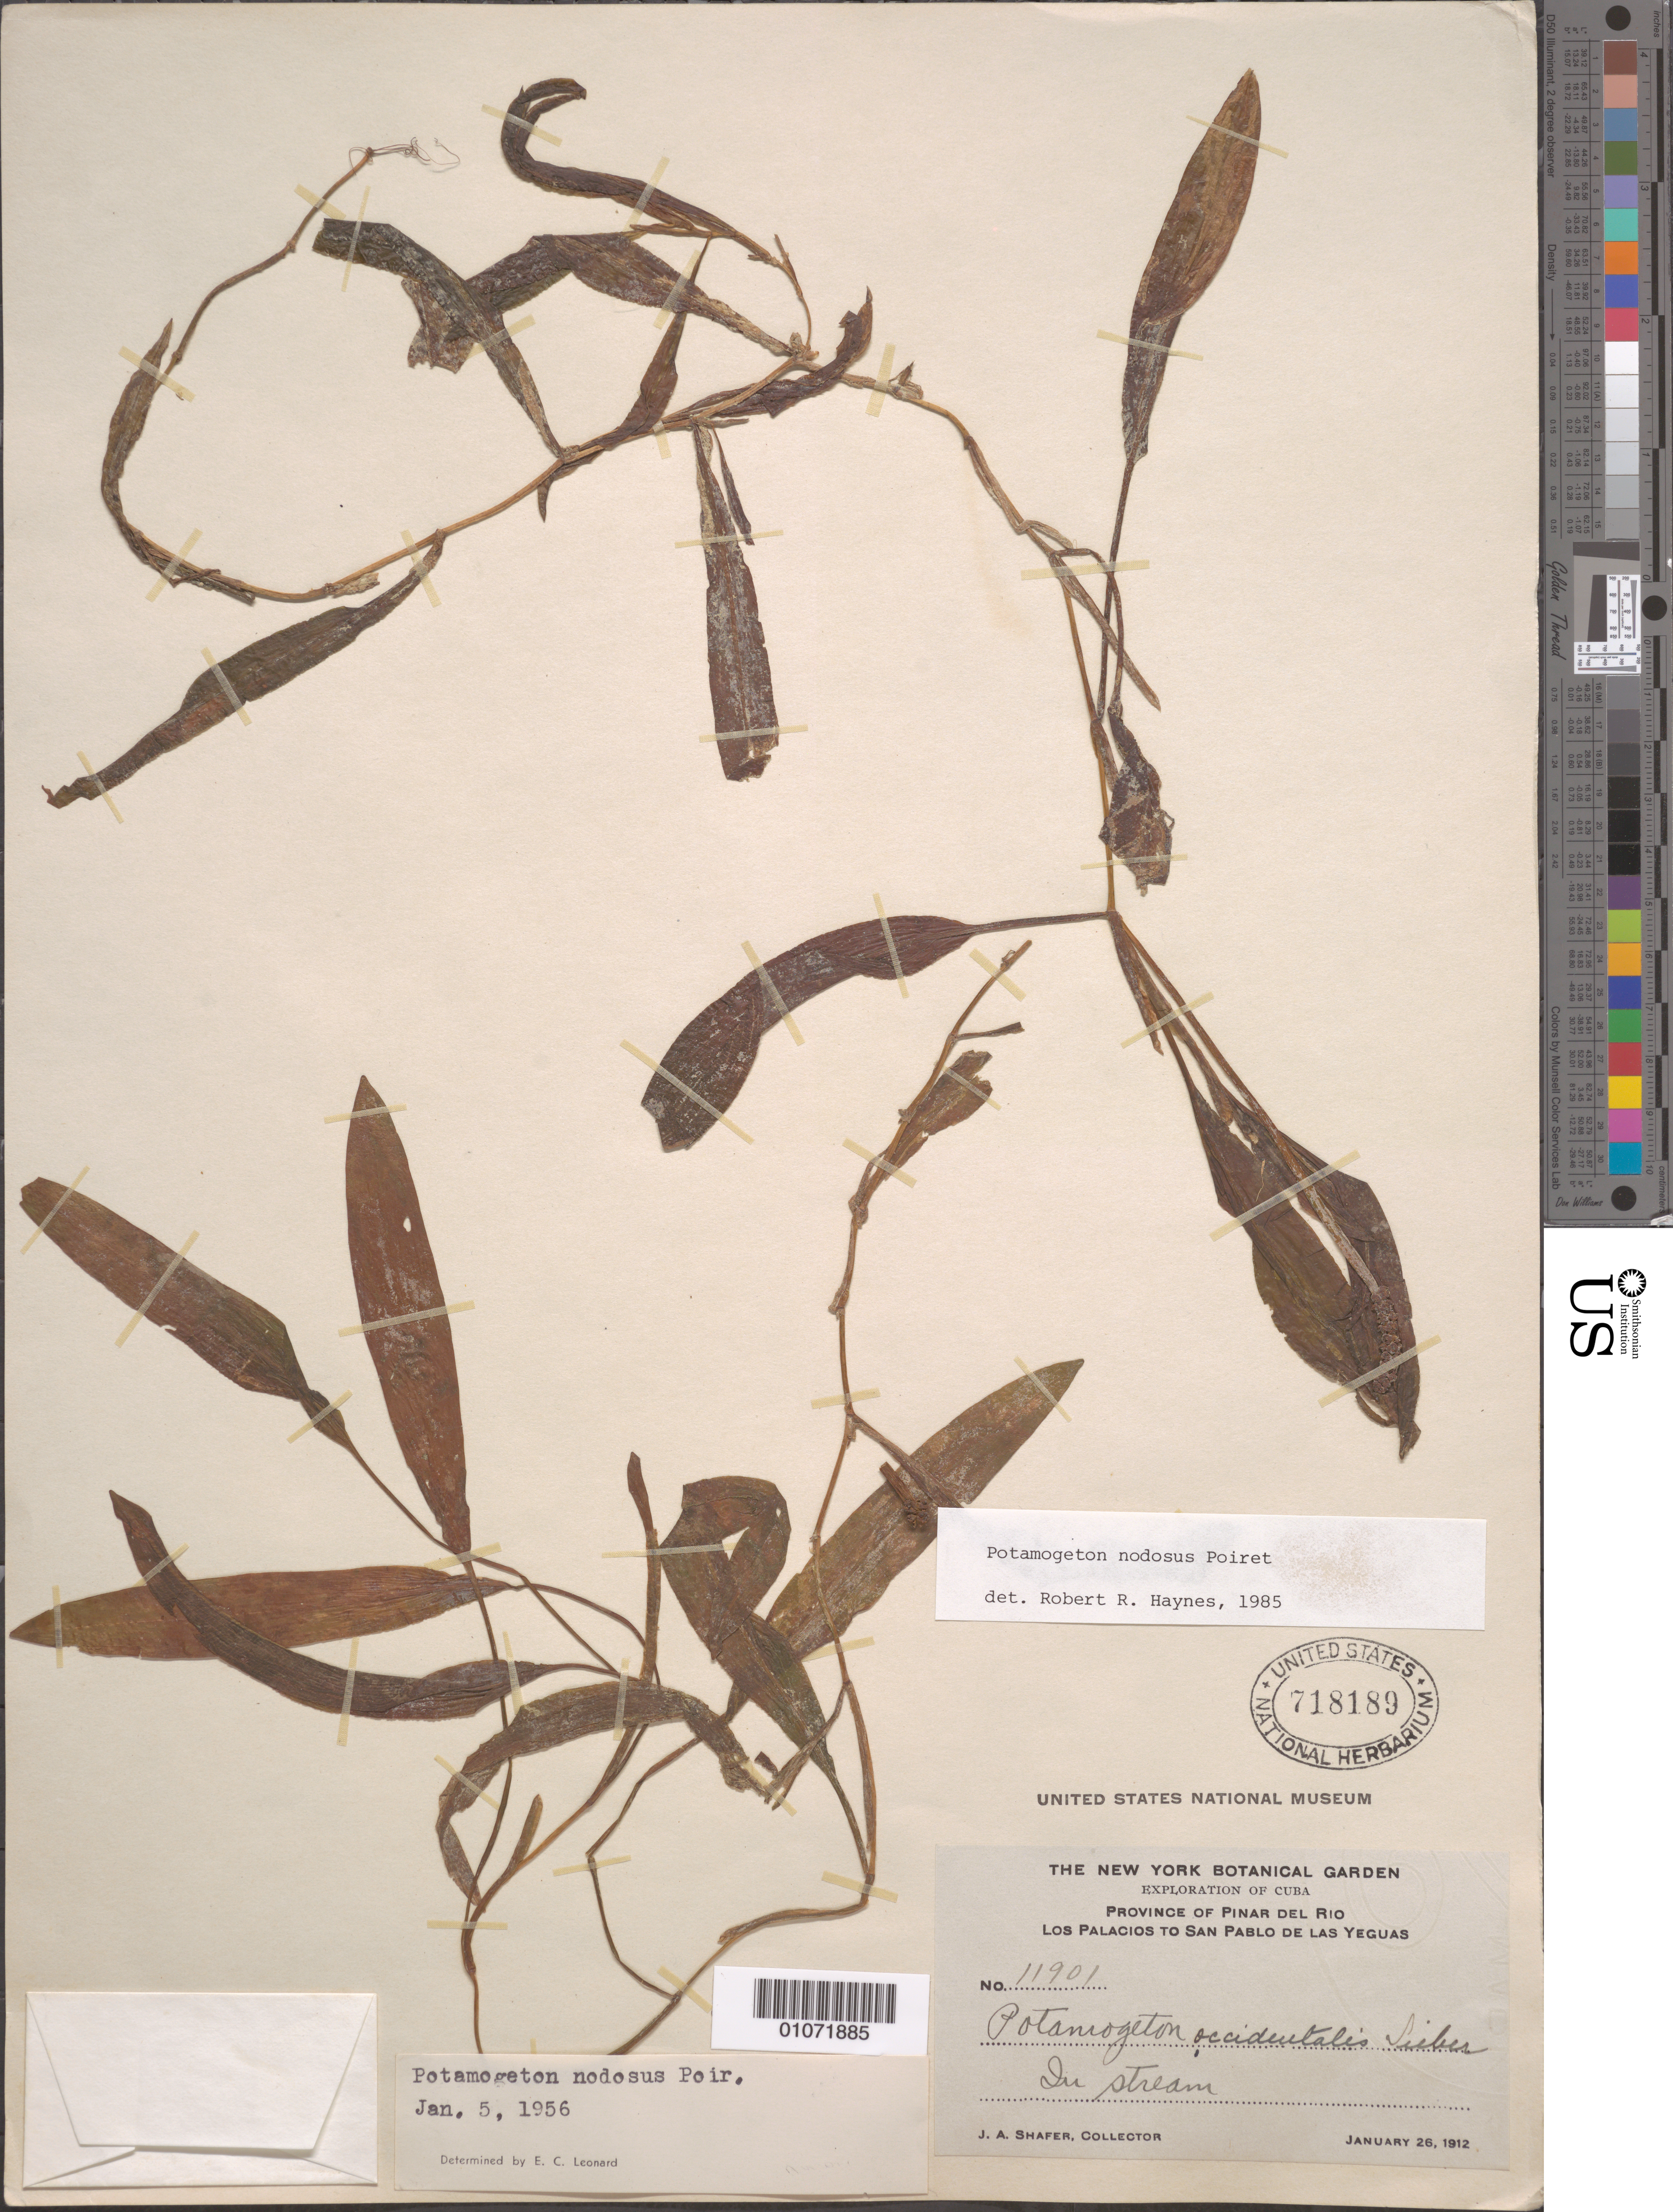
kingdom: Plantae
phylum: Tracheophyta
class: Liliopsida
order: Alismatales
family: Potamogetonaceae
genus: Potamogeton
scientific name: Potamogeton nodosus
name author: Poir.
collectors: J. A. Shafer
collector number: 11901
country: Cuba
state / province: Pinar del Rio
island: Cuba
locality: Los Placios to san pablo de las yeguas Su stream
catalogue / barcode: US 718189